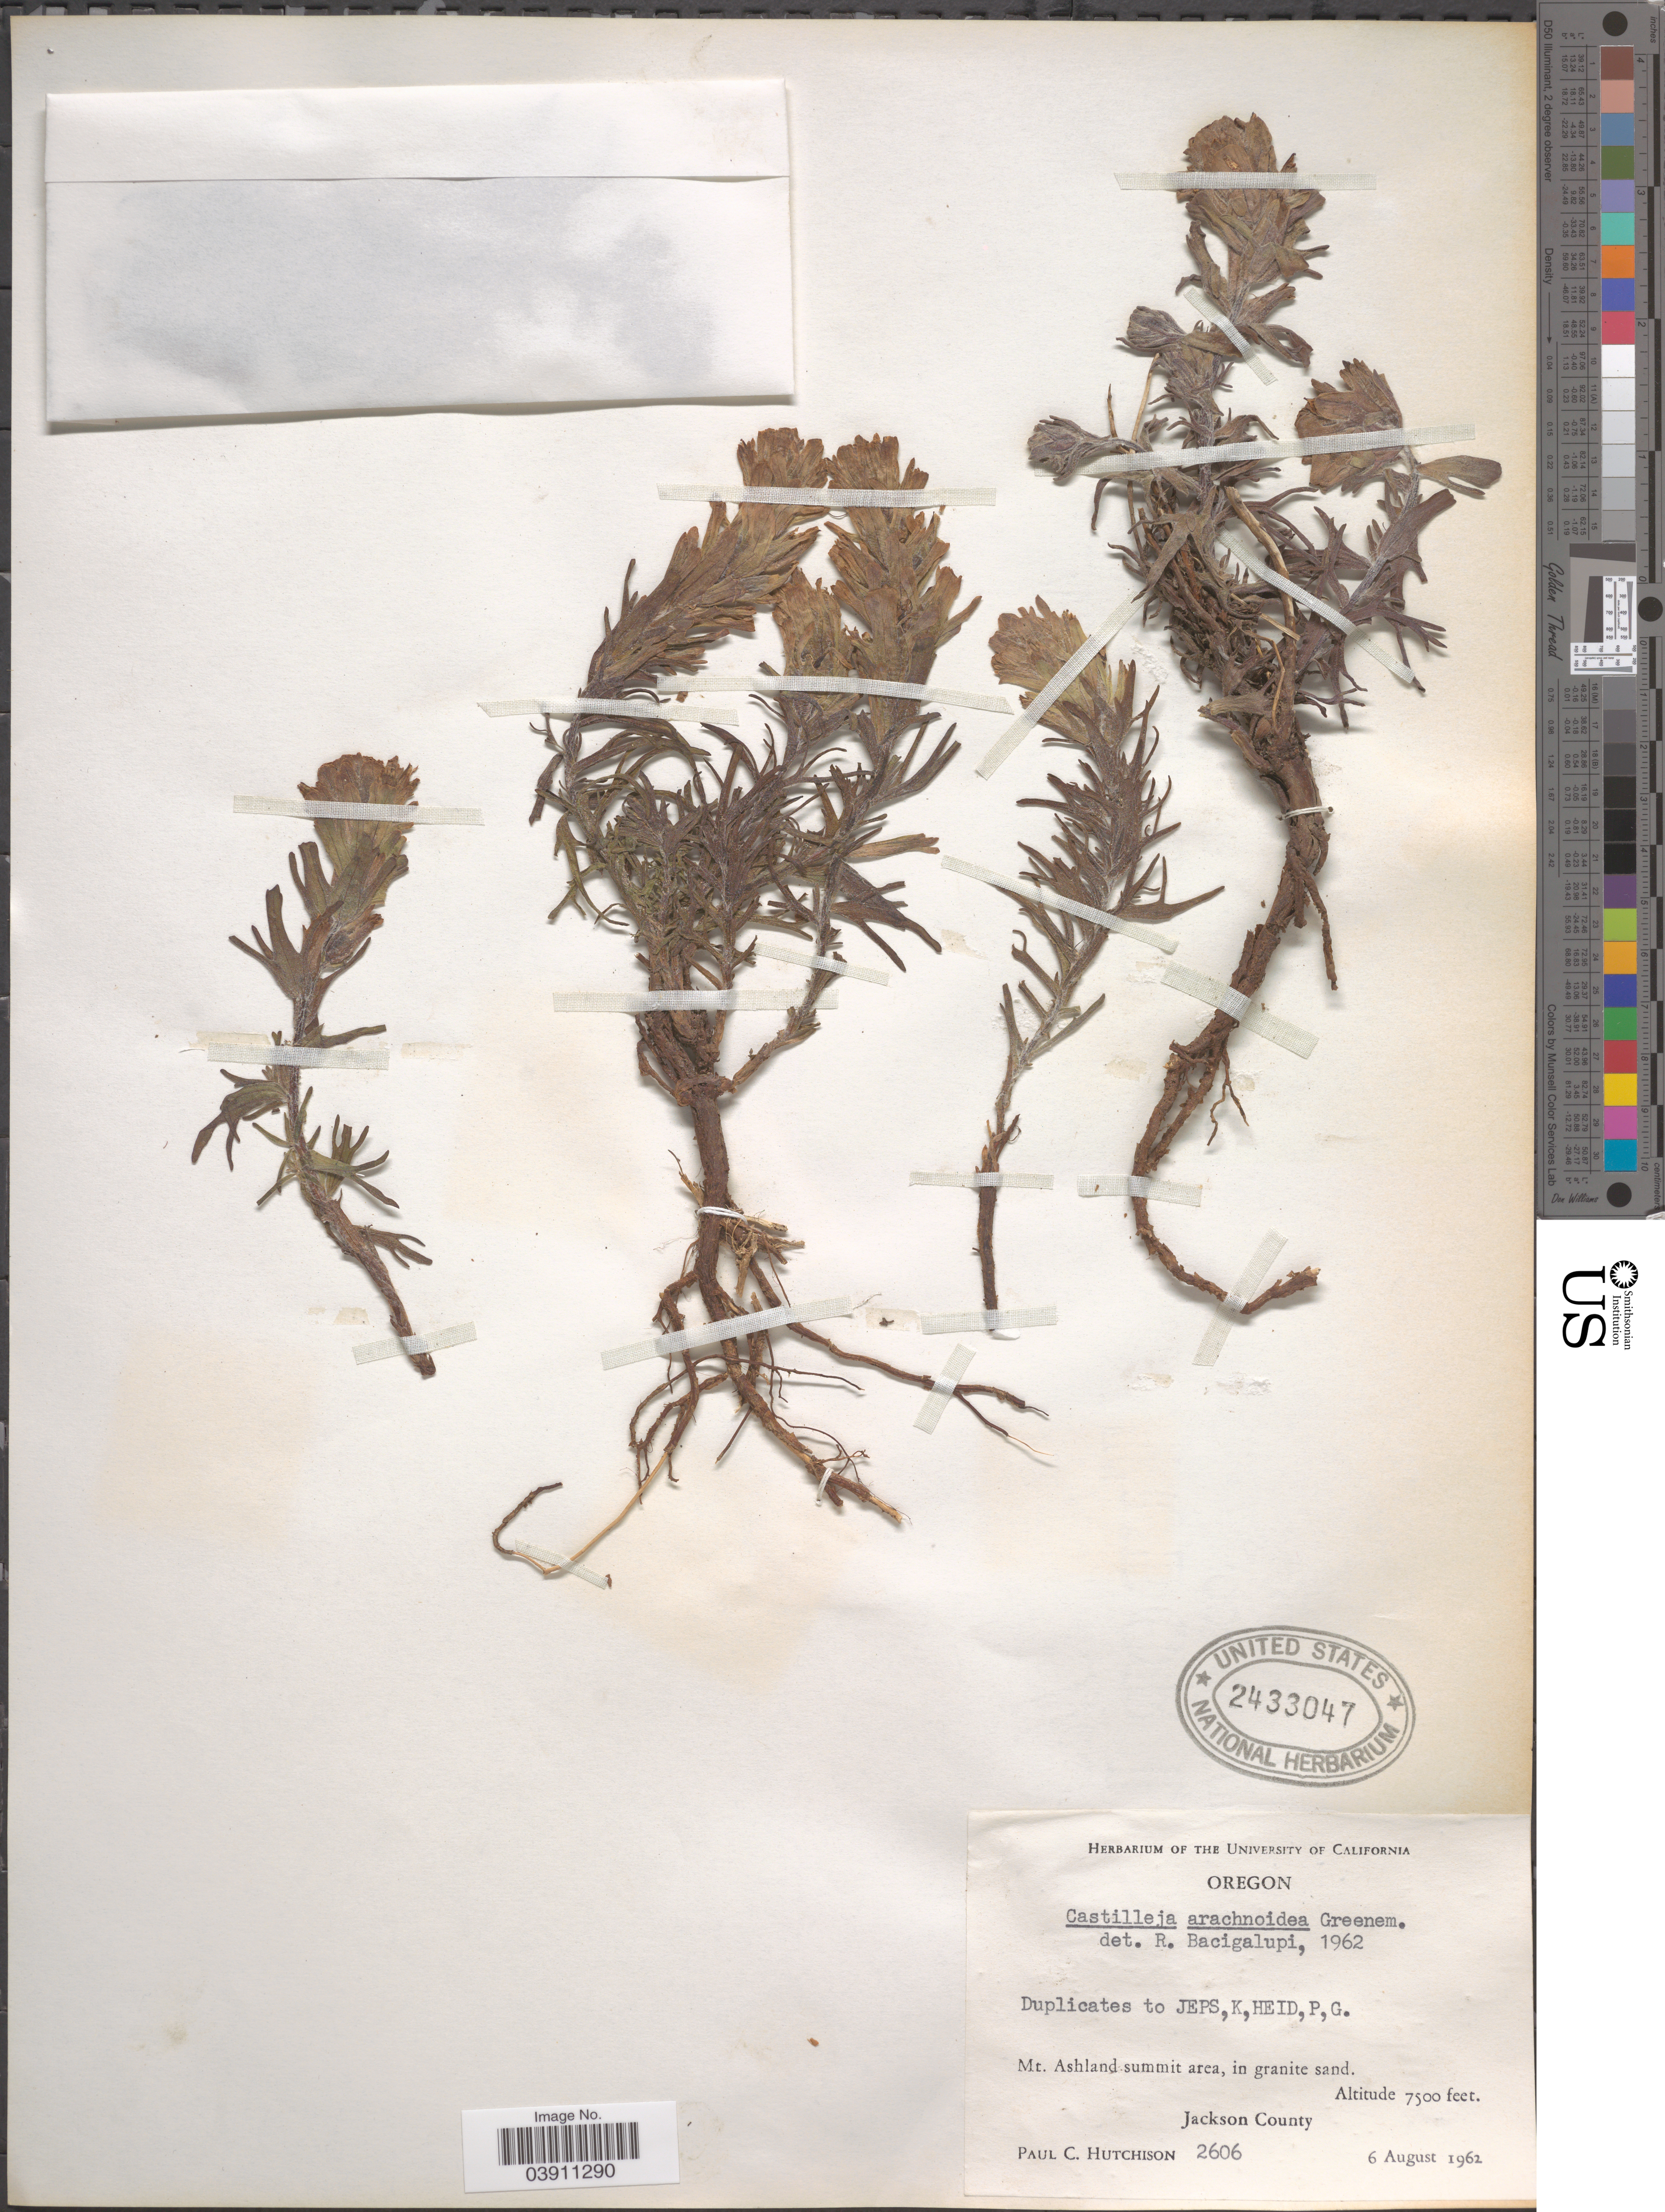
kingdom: Plantae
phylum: Tracheophyta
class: Magnoliopsida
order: Lamiales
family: Orobanchaceae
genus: Castilleja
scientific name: Castilleja arachnoidea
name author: Greenm.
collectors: P. C. Hutchison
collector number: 2606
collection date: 1962-08-06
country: United States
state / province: Oregon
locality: Mt. Ashland summit area, in granite sand. Jackson County.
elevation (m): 2286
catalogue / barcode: US 2433047